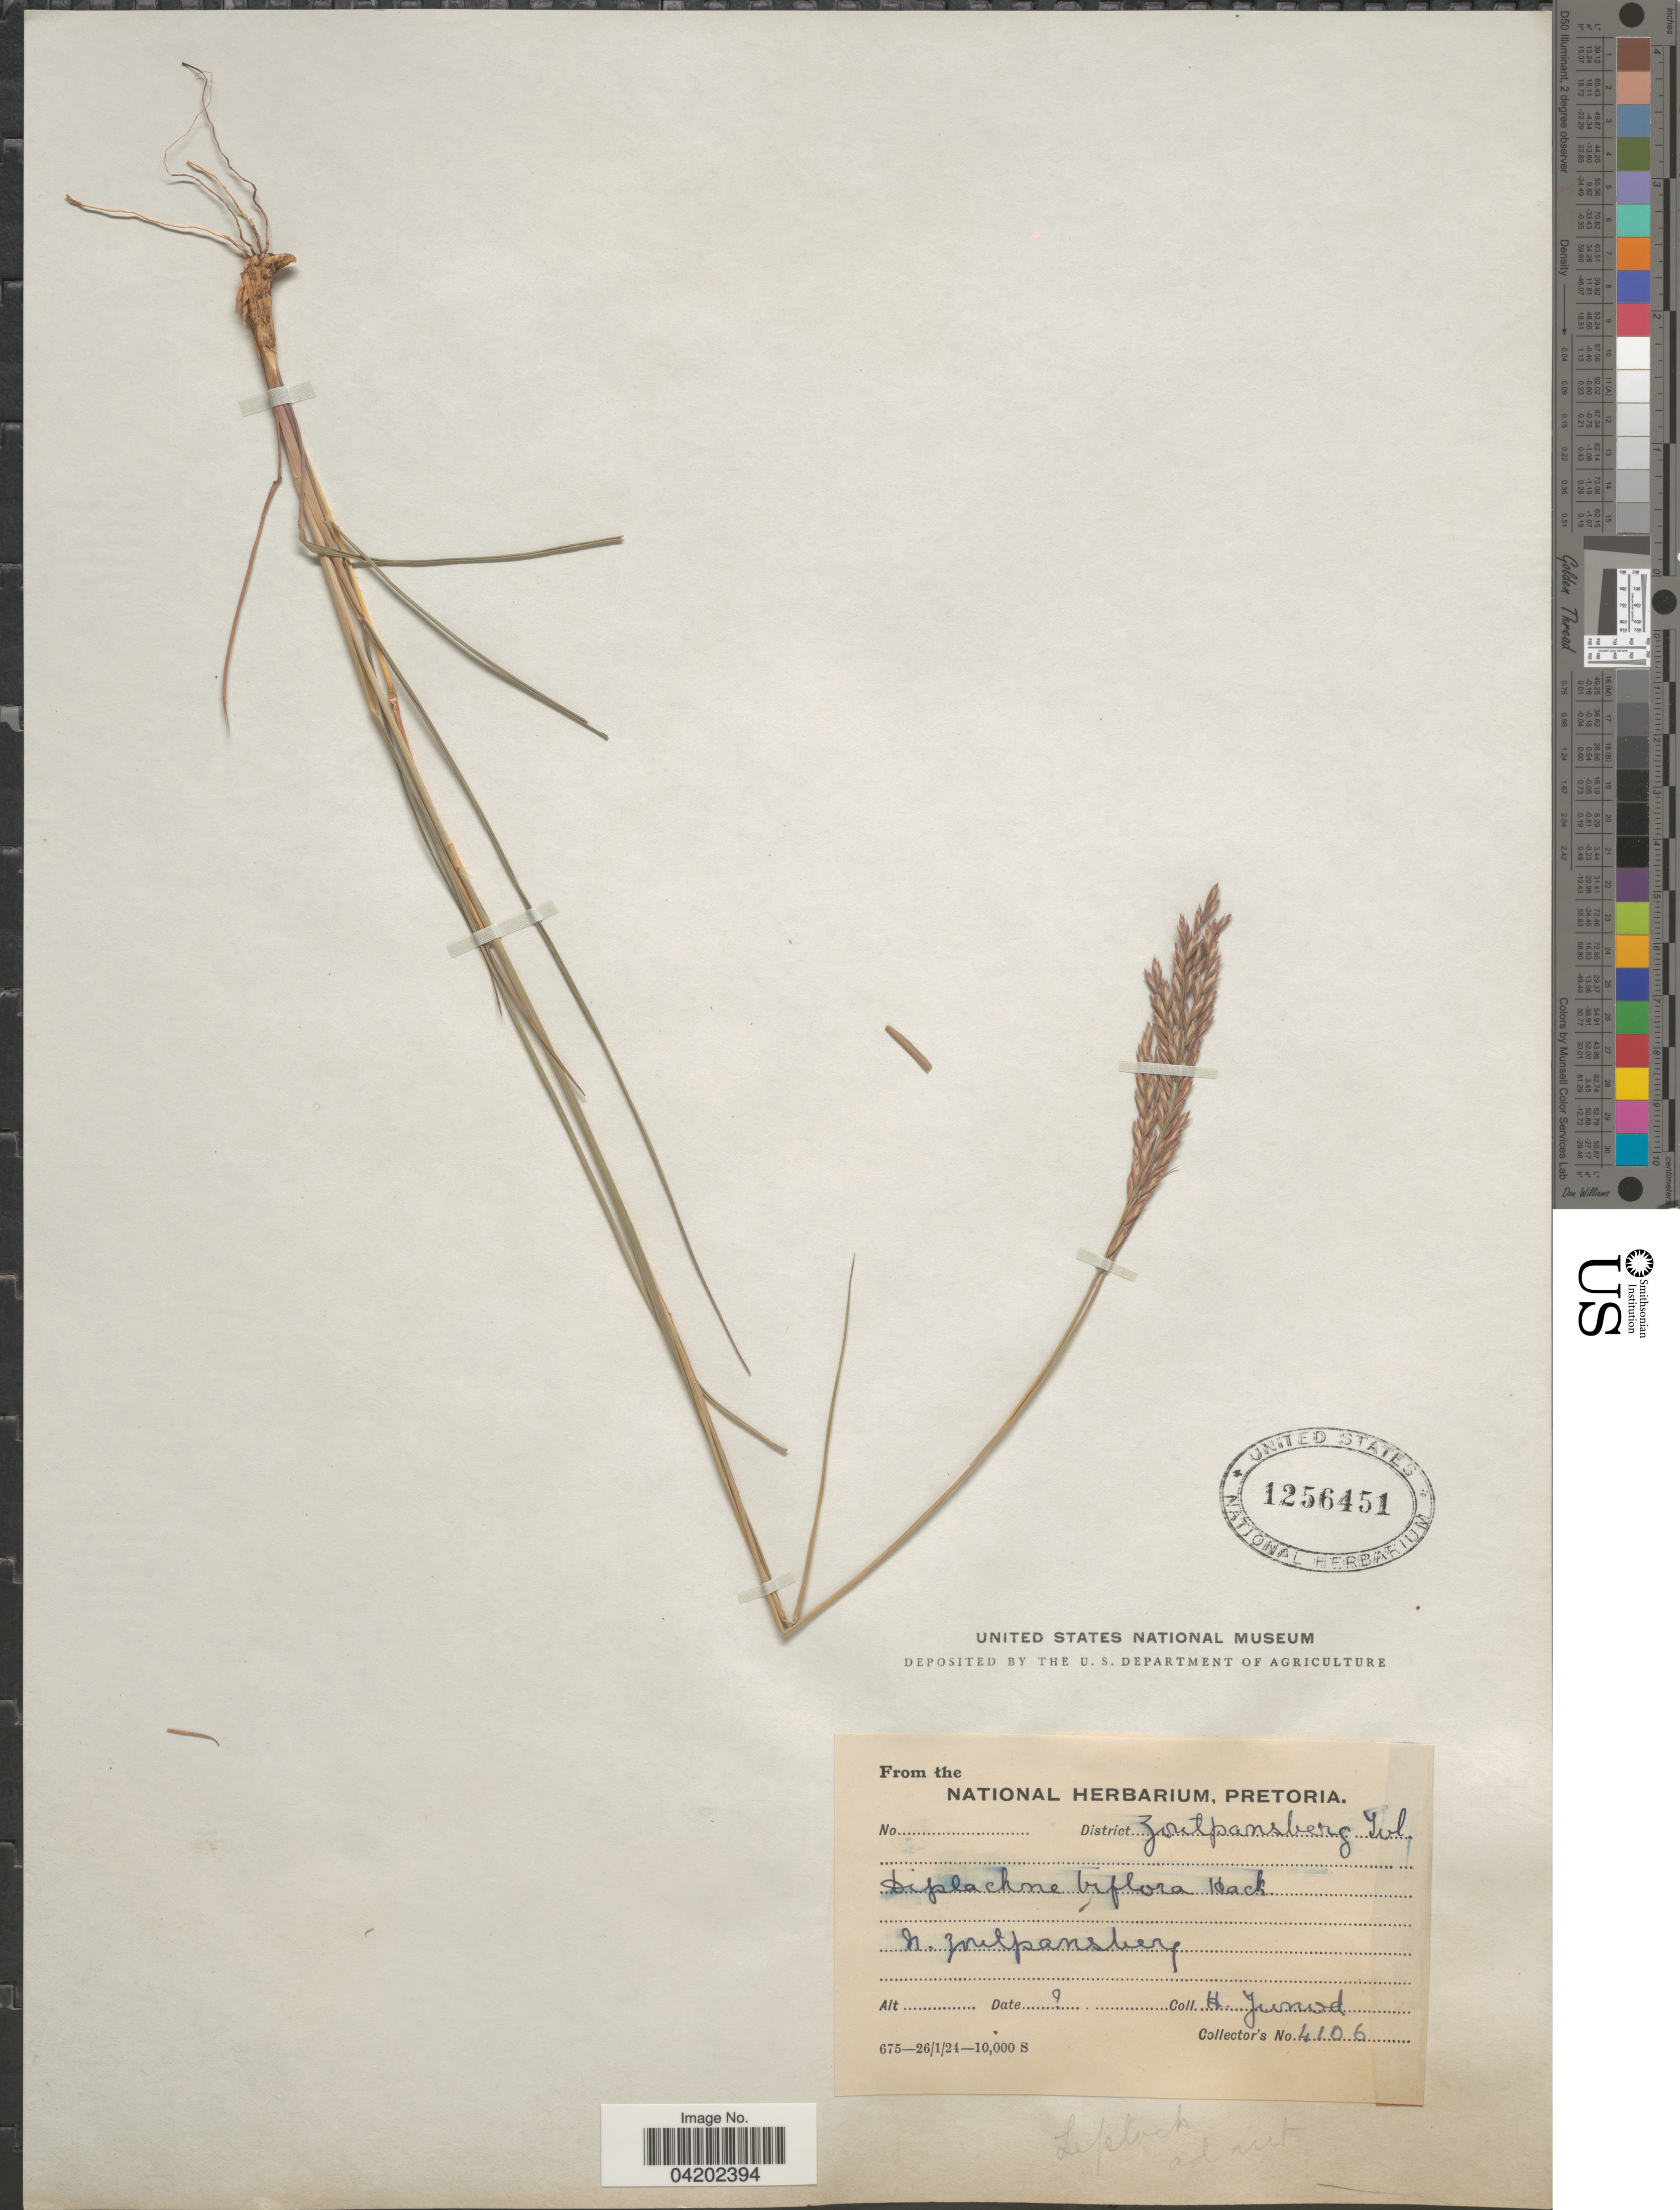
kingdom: Plantae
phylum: Tracheophyta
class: Liliopsida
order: Poales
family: Poaceae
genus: Bewsia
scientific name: Bewsia biflora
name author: (Hack.) Gooss.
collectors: H. Junod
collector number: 4106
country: South Africa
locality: District Zoutpansberg Tvl. N. Zoutpansberg.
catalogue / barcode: US 1256451